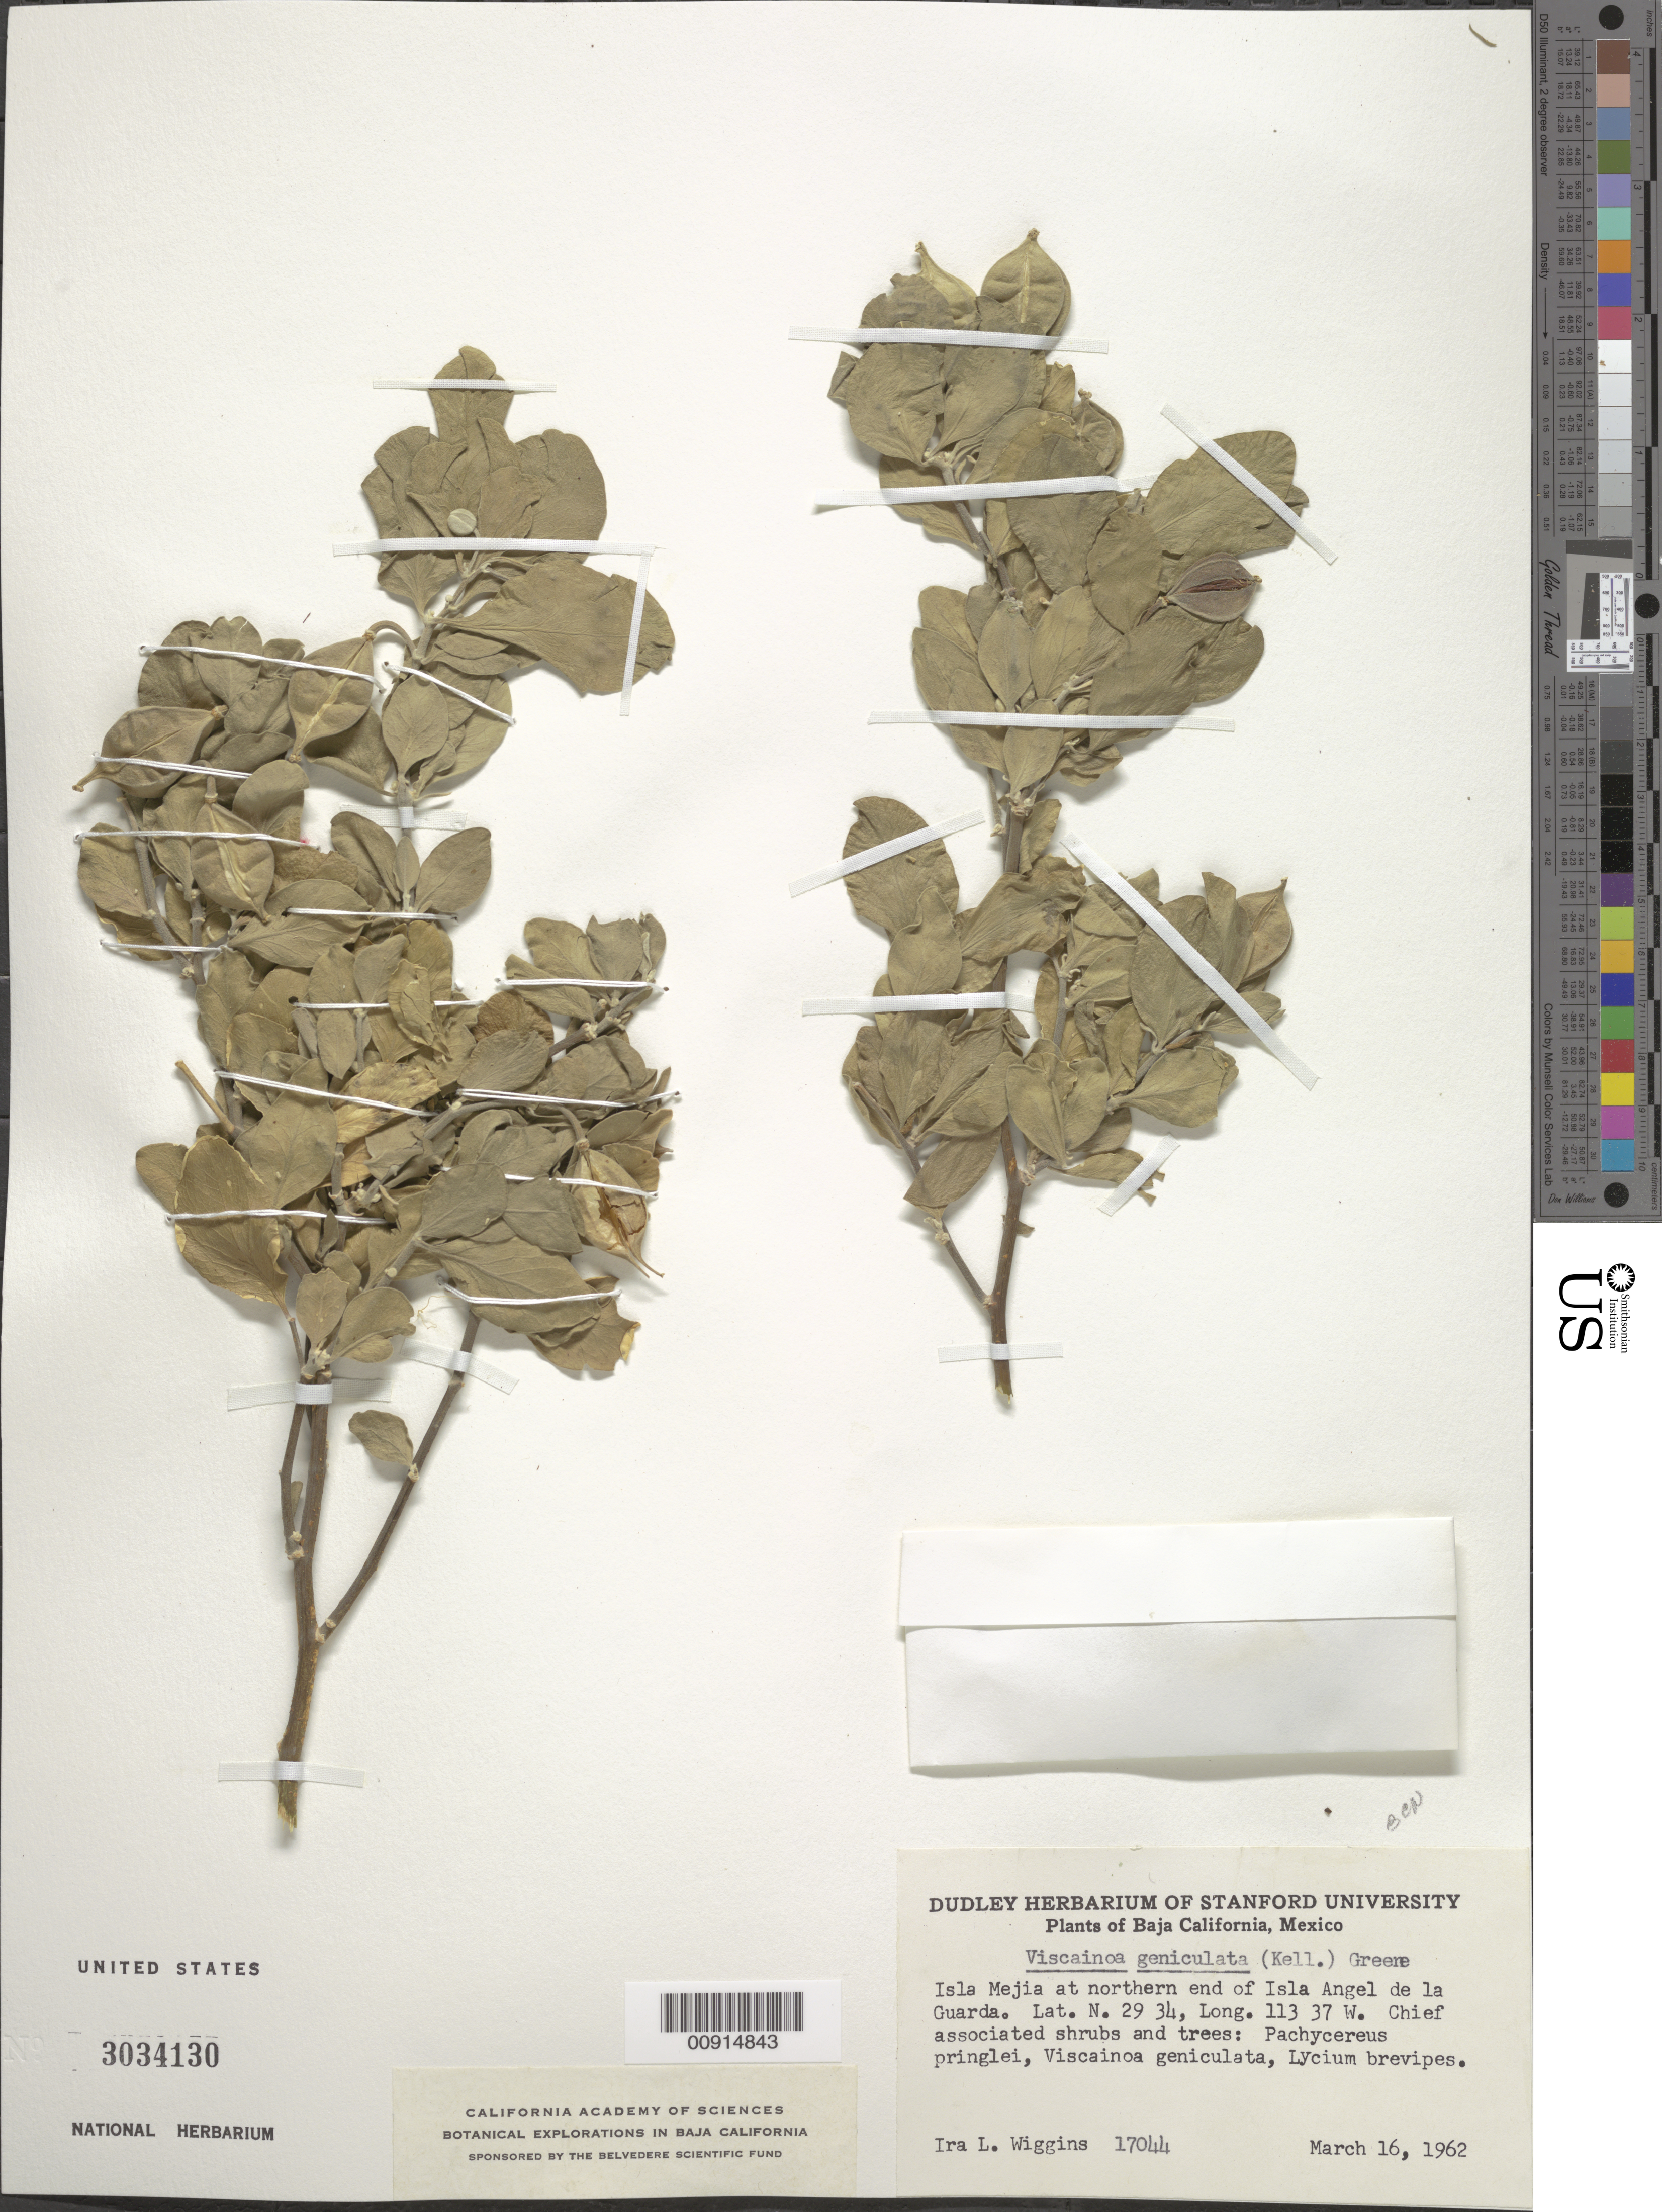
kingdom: Plantae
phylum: Tracheophyta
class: Magnoliopsida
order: Zygophyllales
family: Zygophyllaceae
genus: Viscainoa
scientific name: Viscainoa geniculata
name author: (Kellogg) Greene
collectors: I. L. Wiggins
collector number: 17044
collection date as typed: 16 Mar 1962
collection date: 1962-03-16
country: Mexico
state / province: Baja California Norte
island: Isla Mejia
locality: Isla Mejia at northern end of Isla Angel de la Guarda. Baja California.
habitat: Chief associated shrubs and trees: Pachycereus pringlei, Viscainoa geniculata, Lycium brevipes.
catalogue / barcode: US 3034130